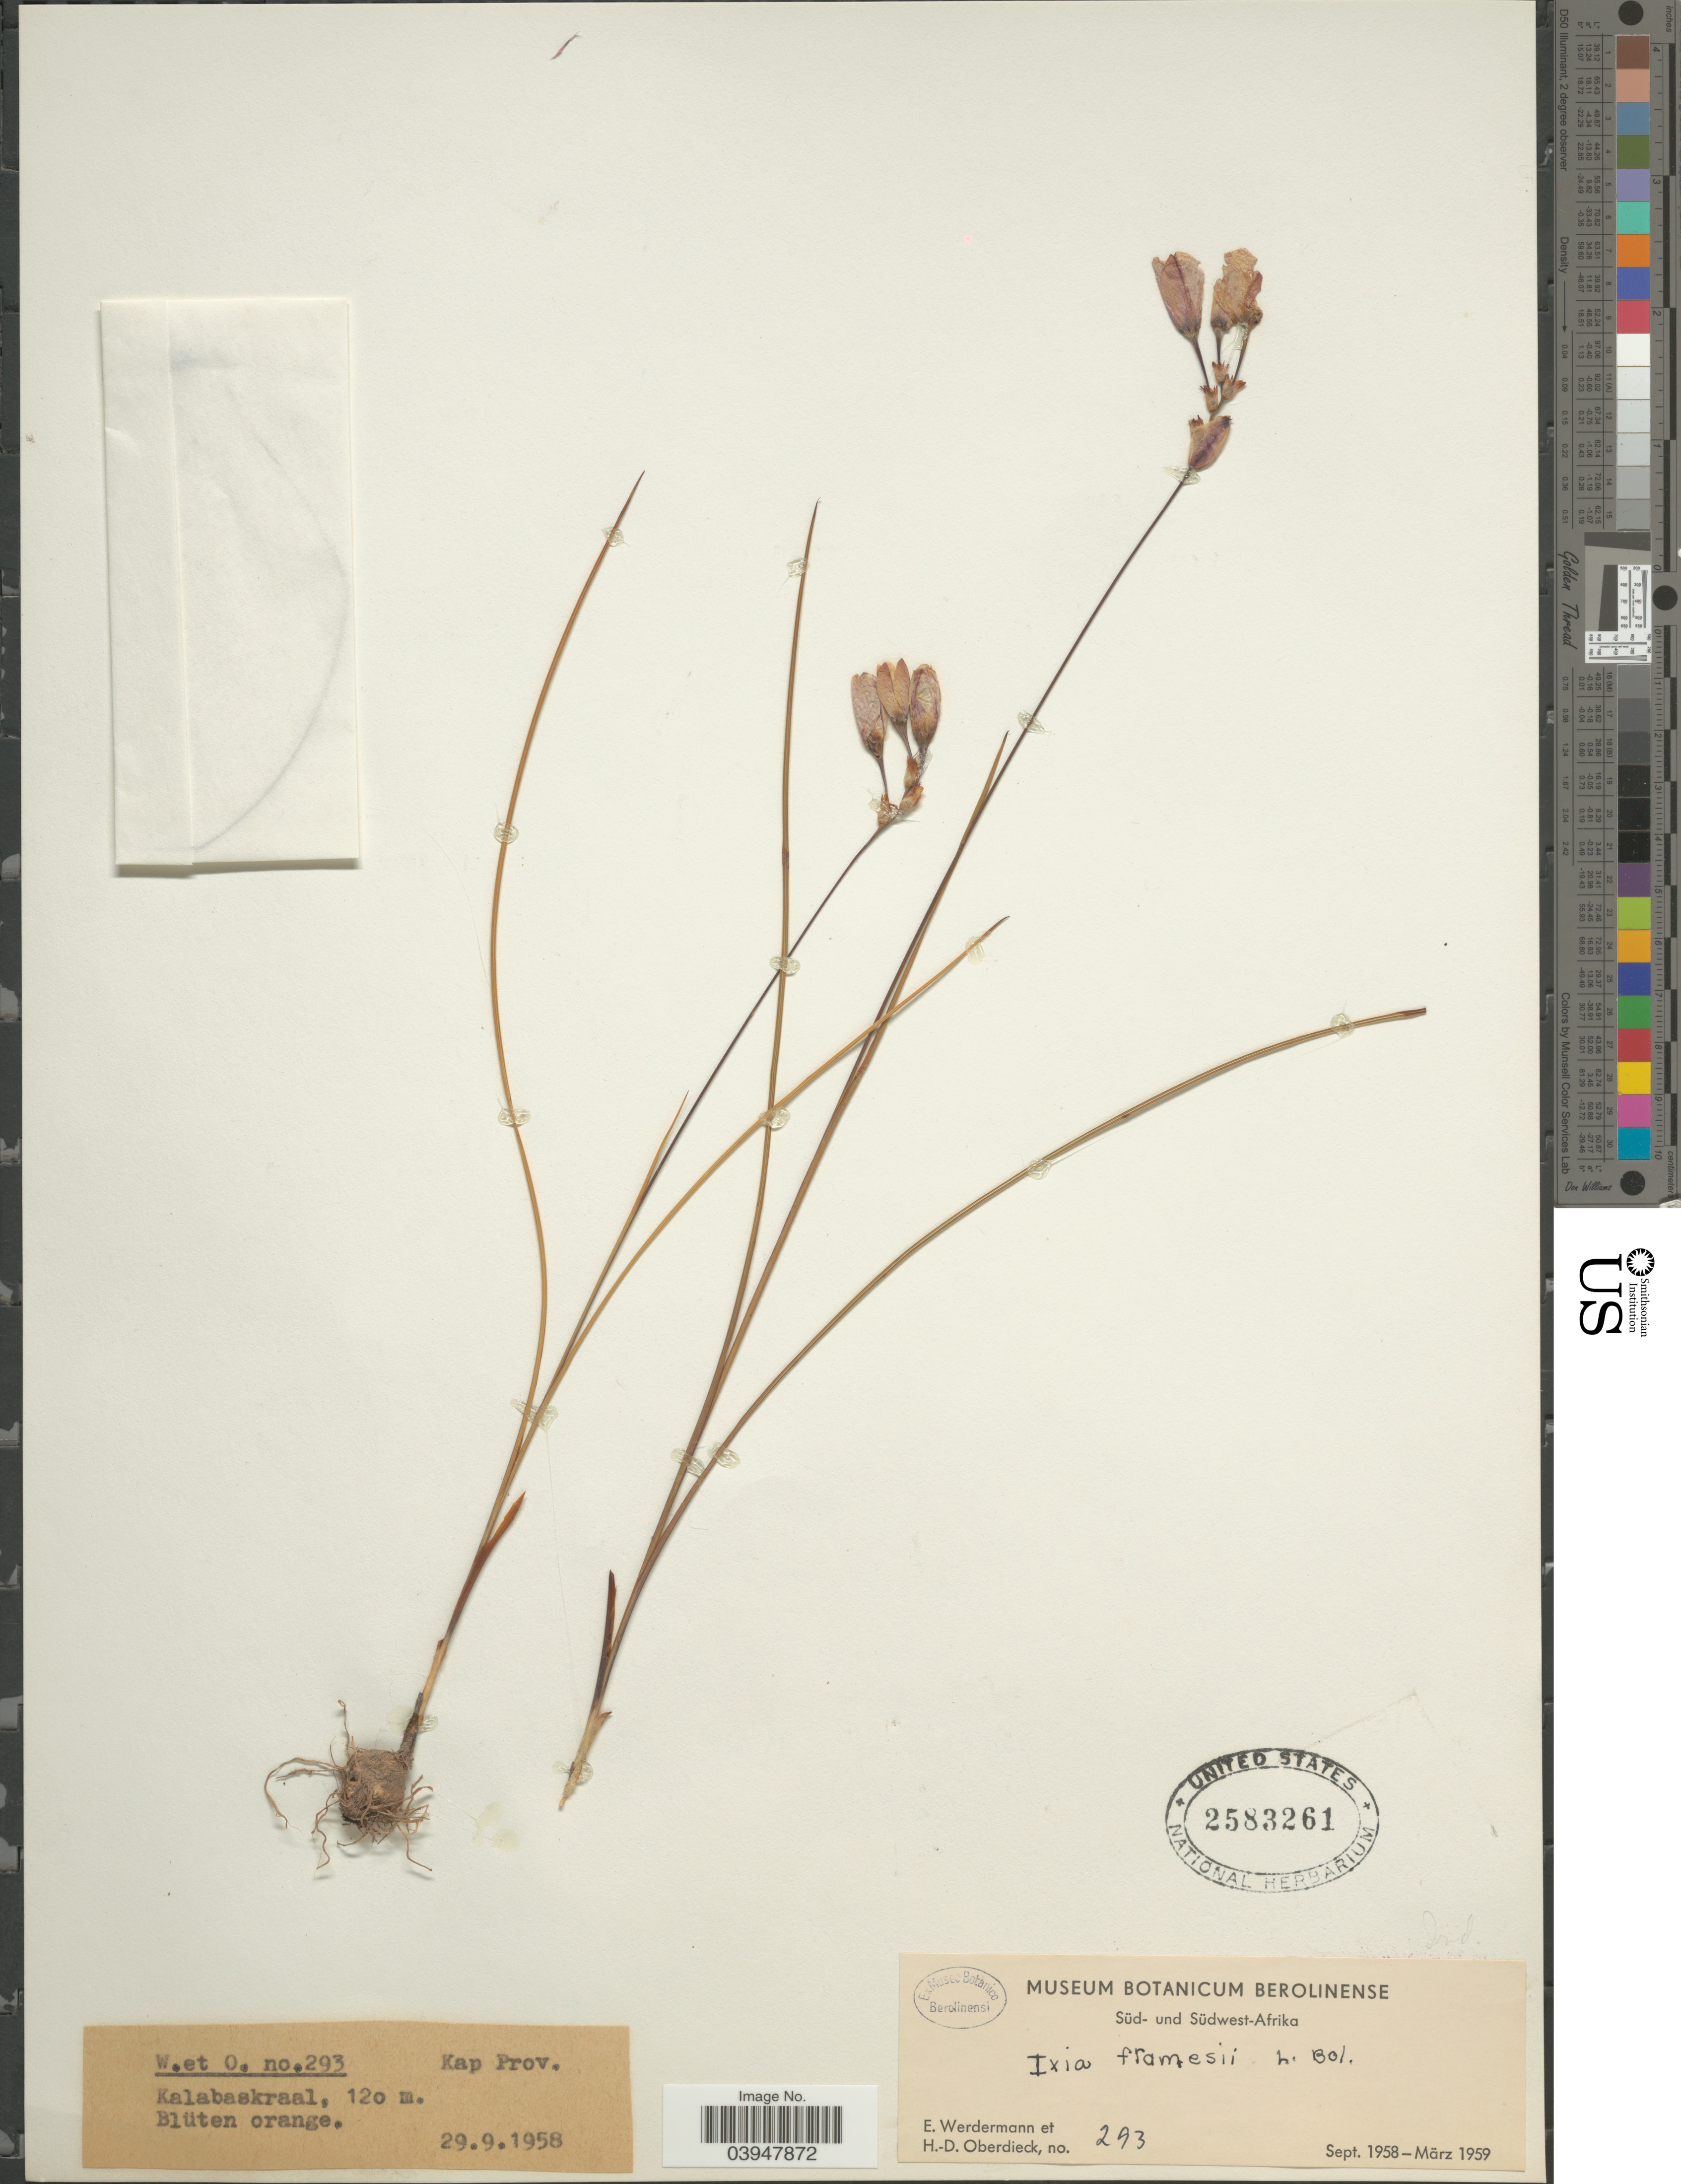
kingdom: Plantae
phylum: Tracheophyta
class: Liliopsida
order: Asparagales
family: Iridaceae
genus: Ixia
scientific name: Ixia framesii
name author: L. Bolus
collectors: E. Werdermann & H. Oberdieck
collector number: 293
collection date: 1958-09-29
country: South Africa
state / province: Western Cape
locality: Kap Prov. Kalabaskraal.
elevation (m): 120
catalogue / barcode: US 2583261